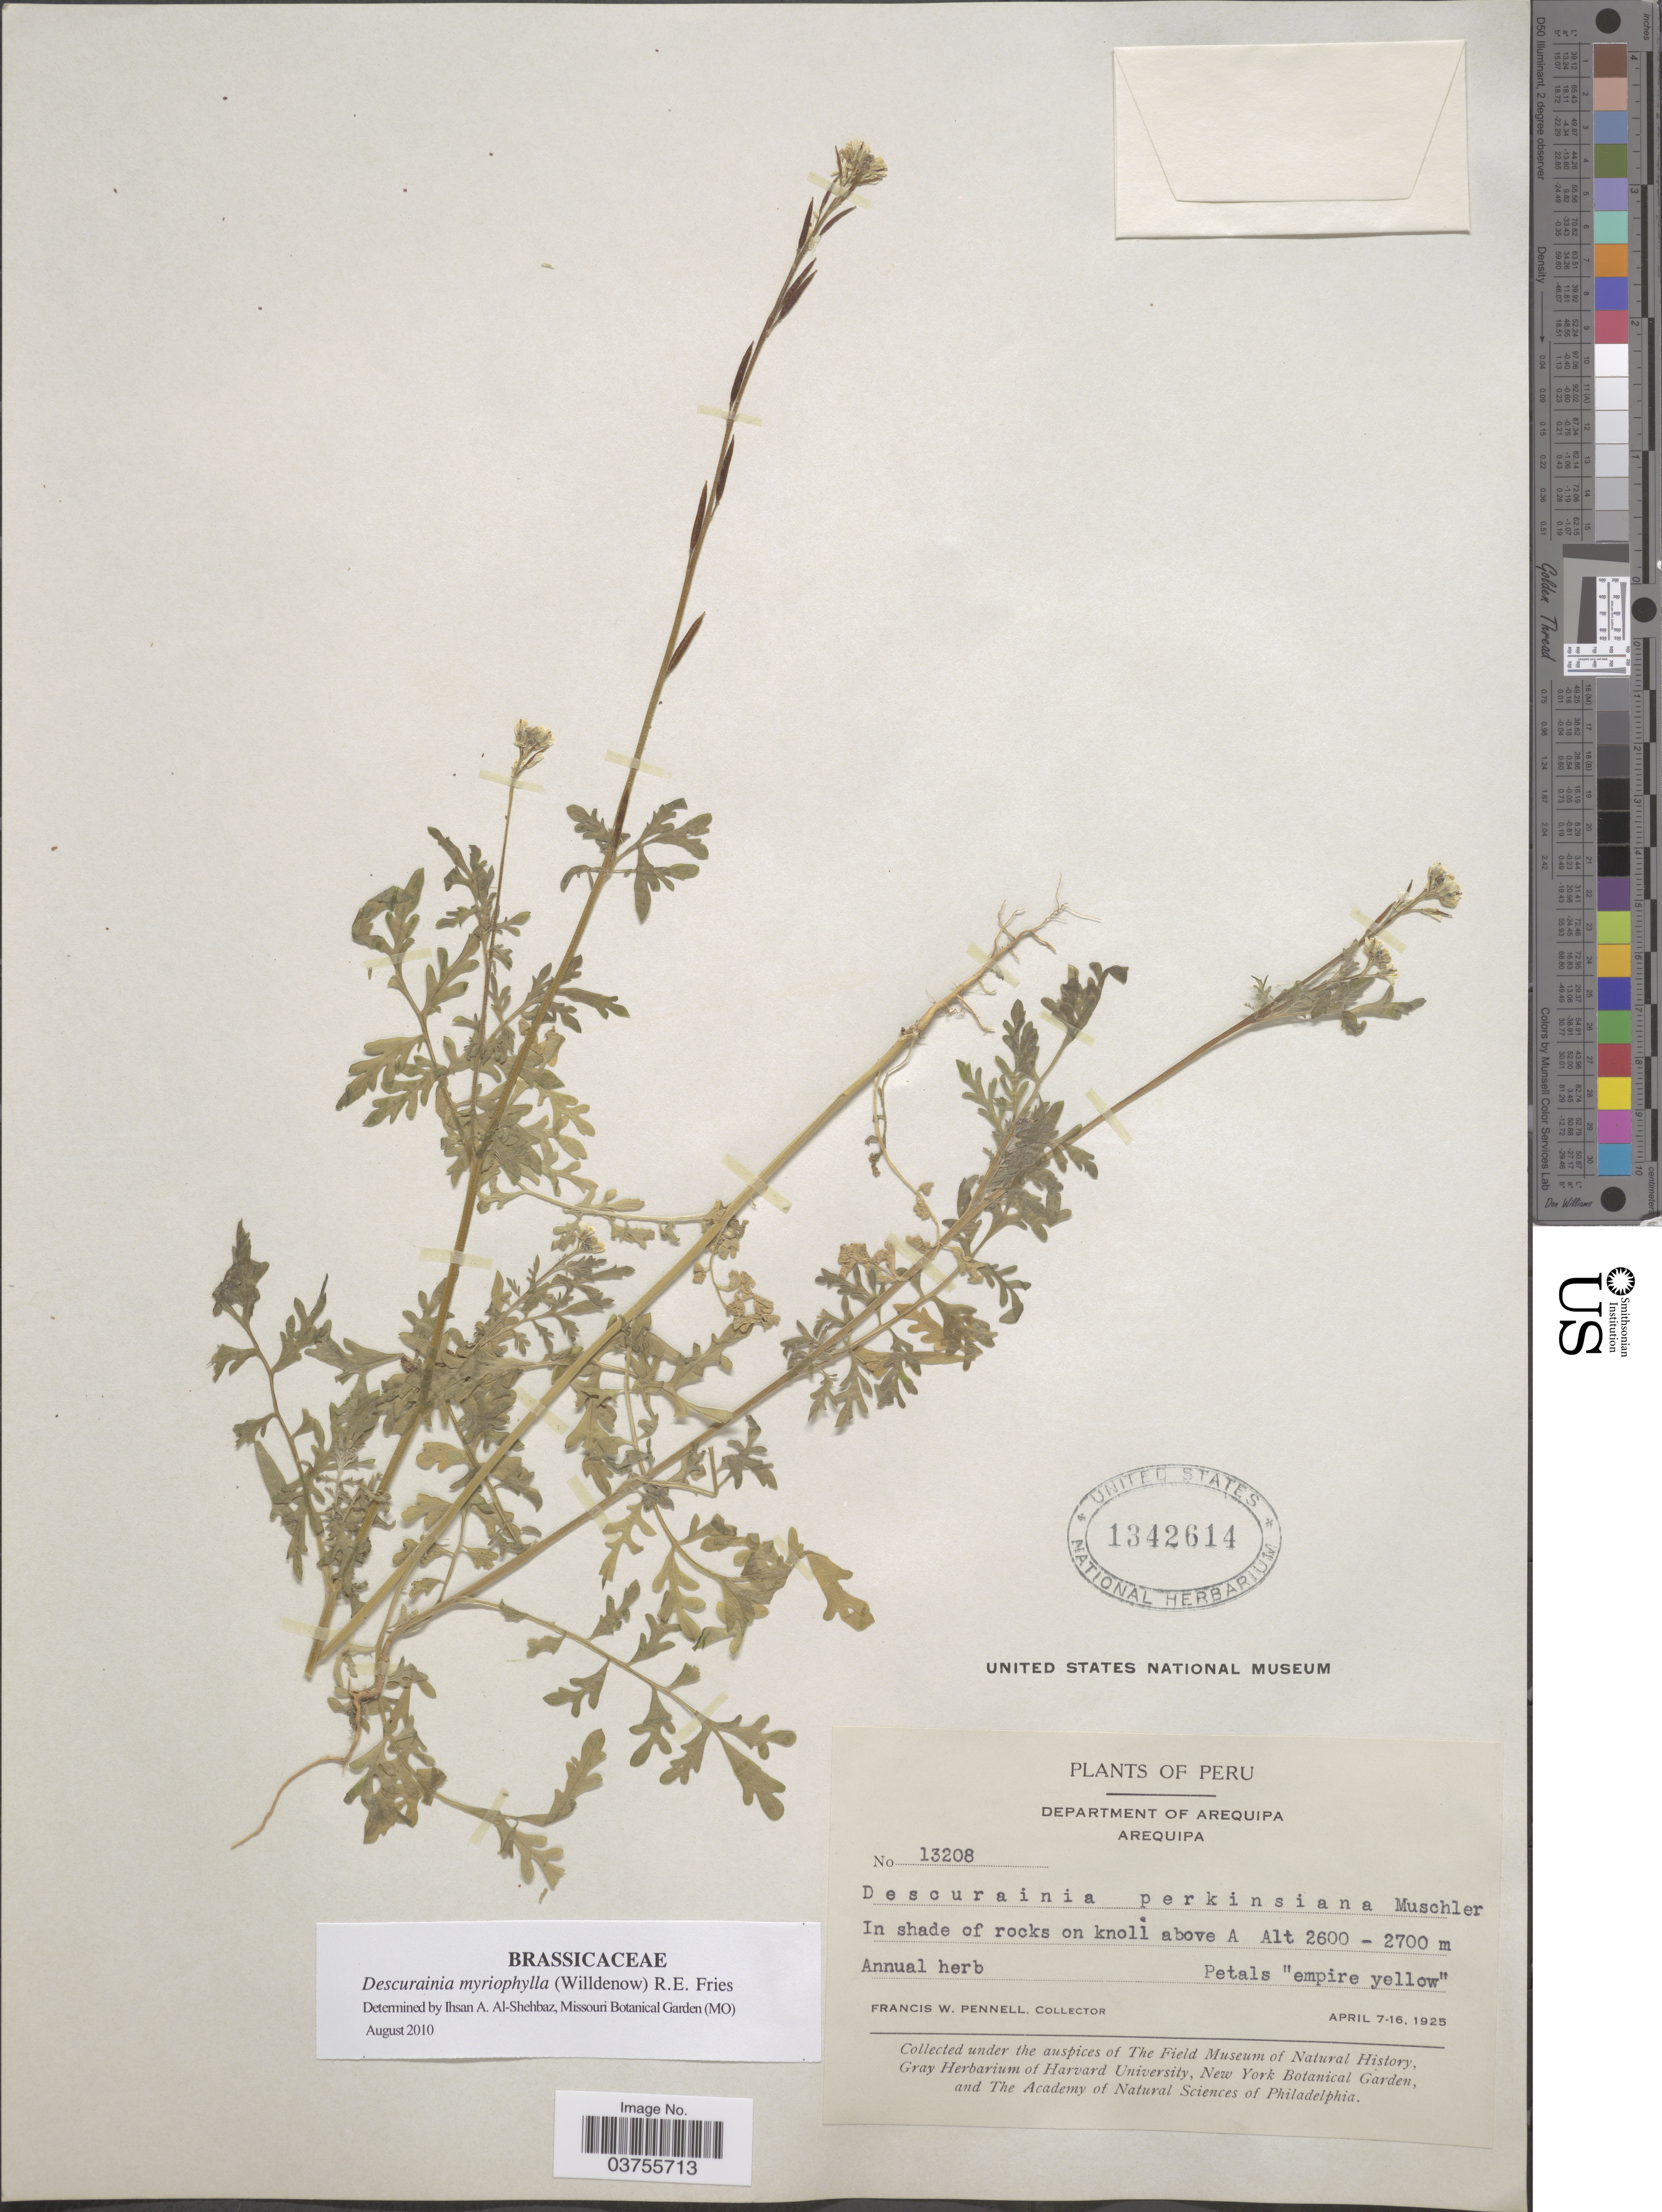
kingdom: Plantae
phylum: Tracheophyta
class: Magnoliopsida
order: Brassicales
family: Brassicaceae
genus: Descurainia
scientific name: Descurainia myriophylla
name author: (Willd.) R.E. Fr.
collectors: F. W. Pennell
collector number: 13208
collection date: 1925-04-07/1925-04-16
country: Peru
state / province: Arequipa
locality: Department of Arequipa. In shade of rocks on knoll above A.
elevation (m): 2600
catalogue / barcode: US 1342614